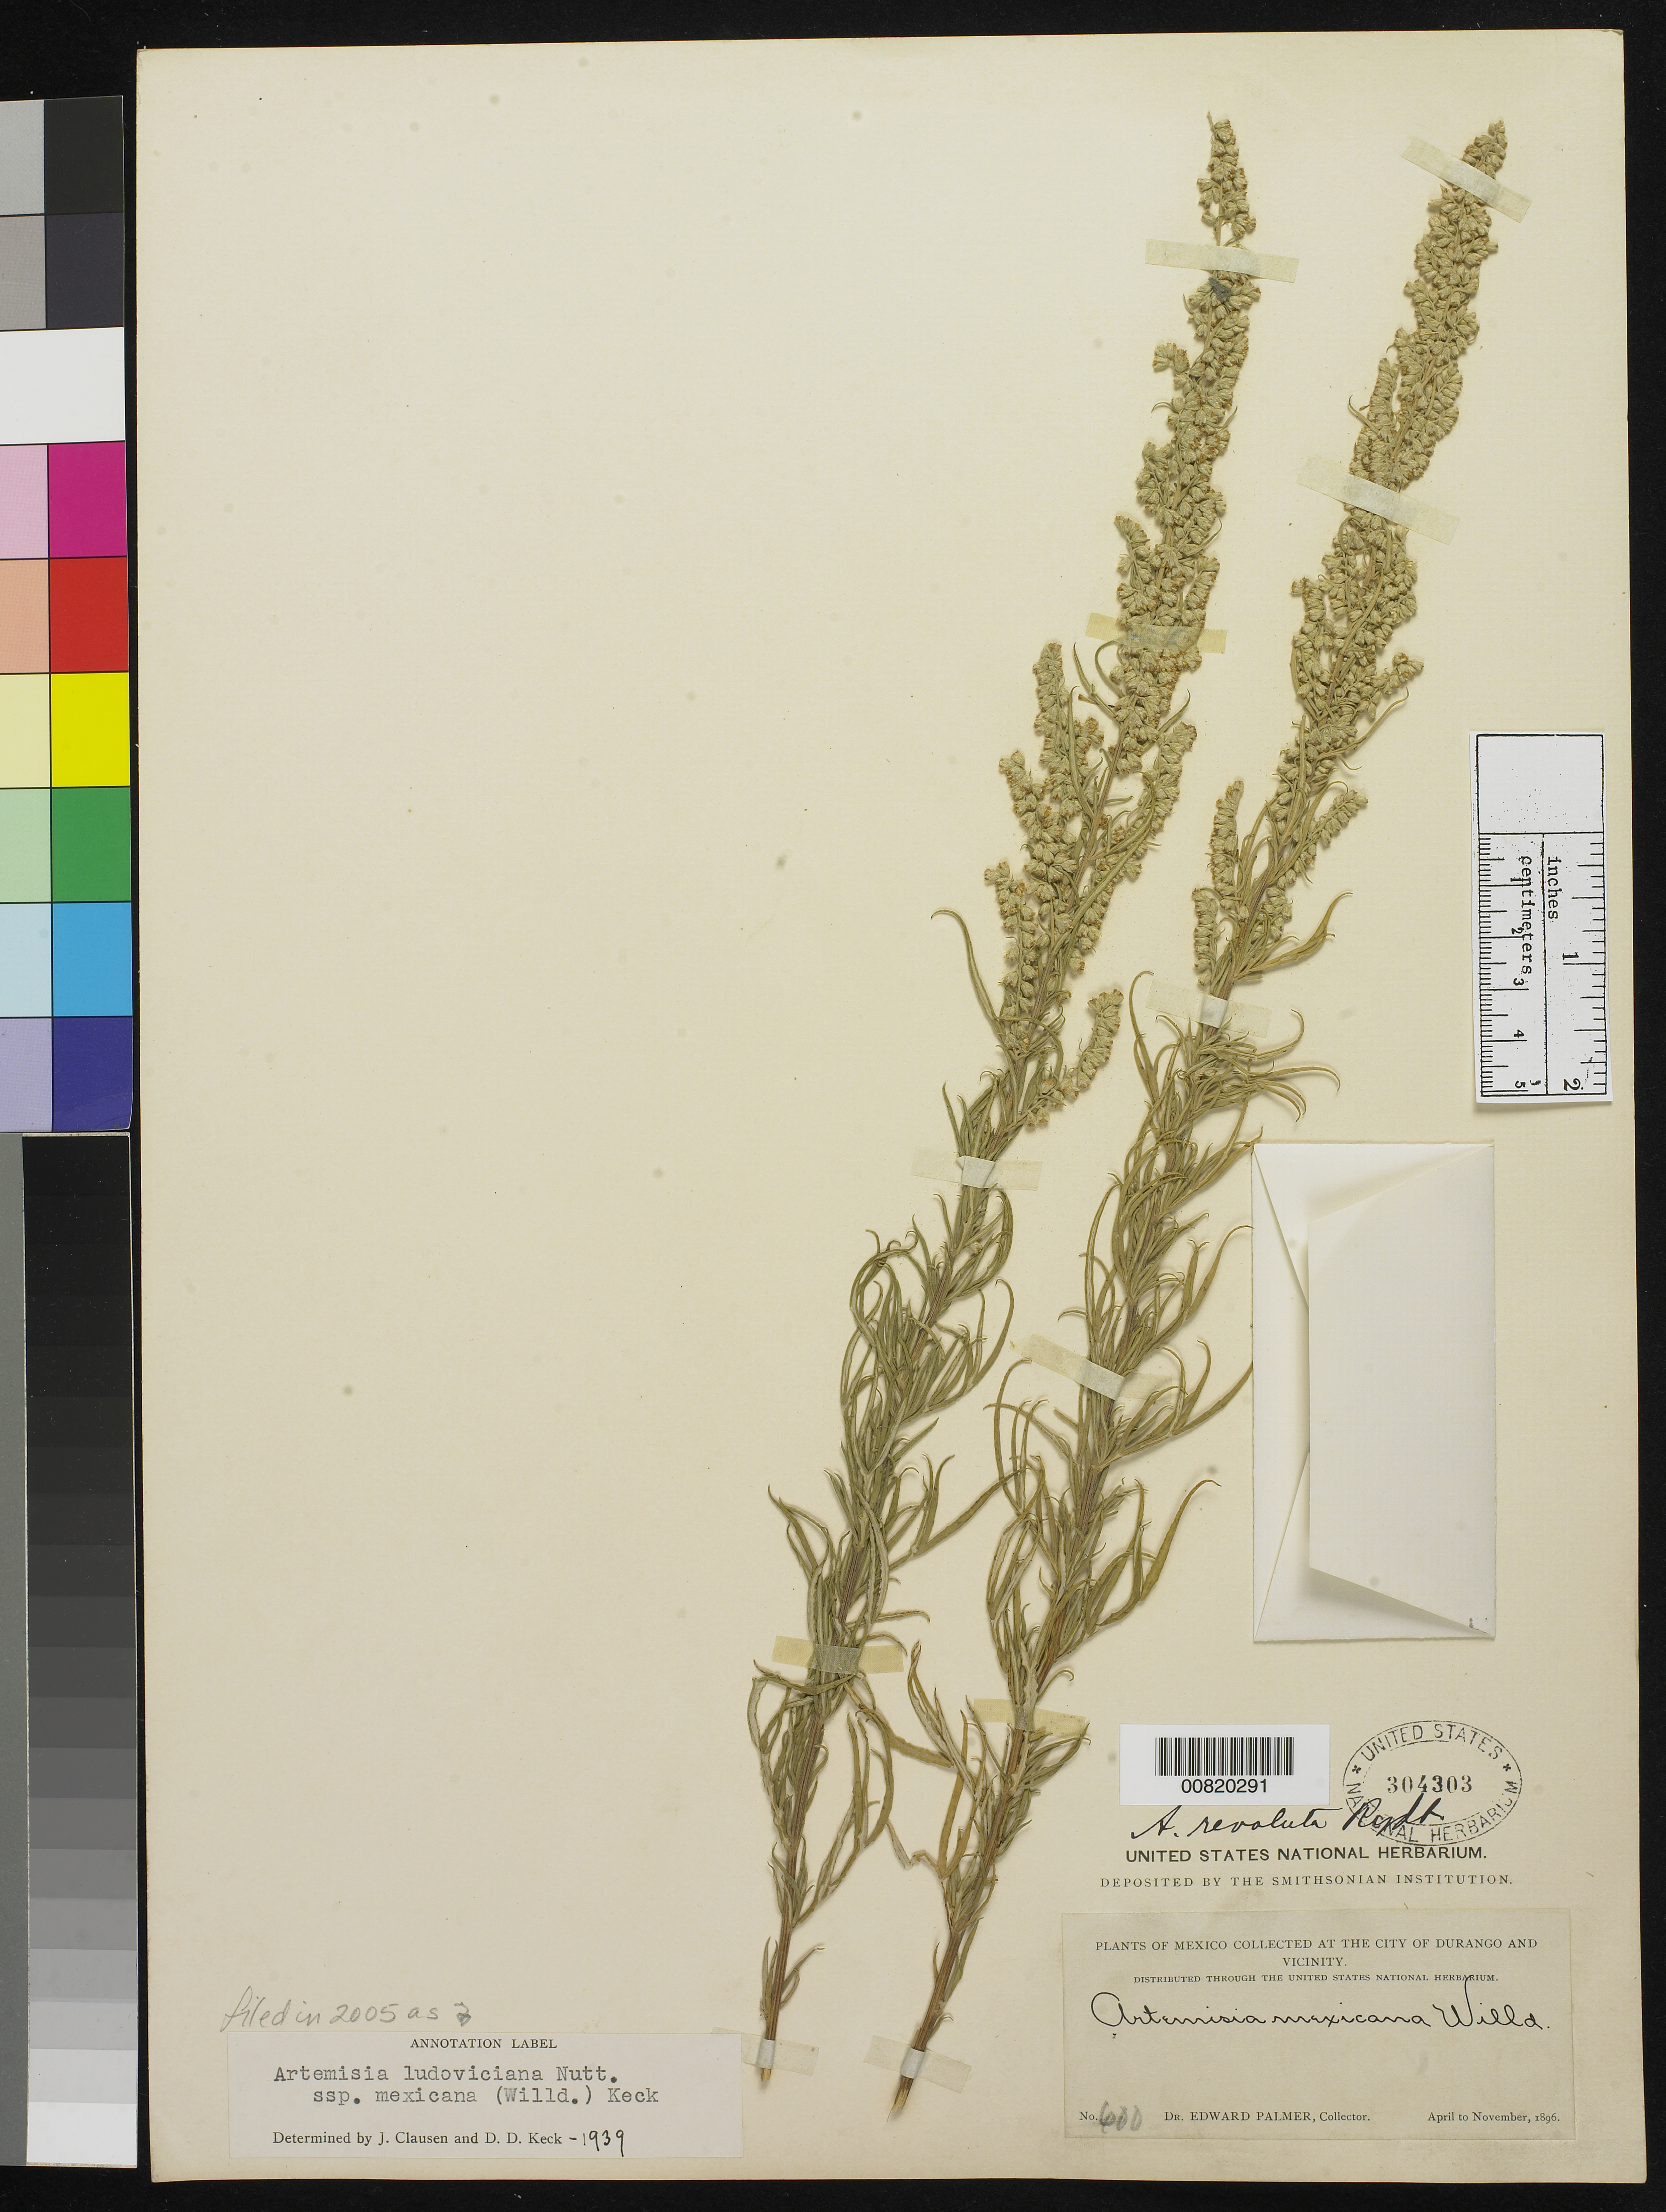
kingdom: Plantae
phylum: Tracheophyta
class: Magnoliopsida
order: Asterales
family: Asteraceae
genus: Artemisia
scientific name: Artemisia ludoviciana subsp. mexicana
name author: (Willd. ex Spreng.) D.D. Keck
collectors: E. Palmer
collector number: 600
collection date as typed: Apr 1896 to -- Nov 1896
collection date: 1896-04/1896-11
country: Mexico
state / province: Durango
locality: City of Durango and vicinity.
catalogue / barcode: US 304303